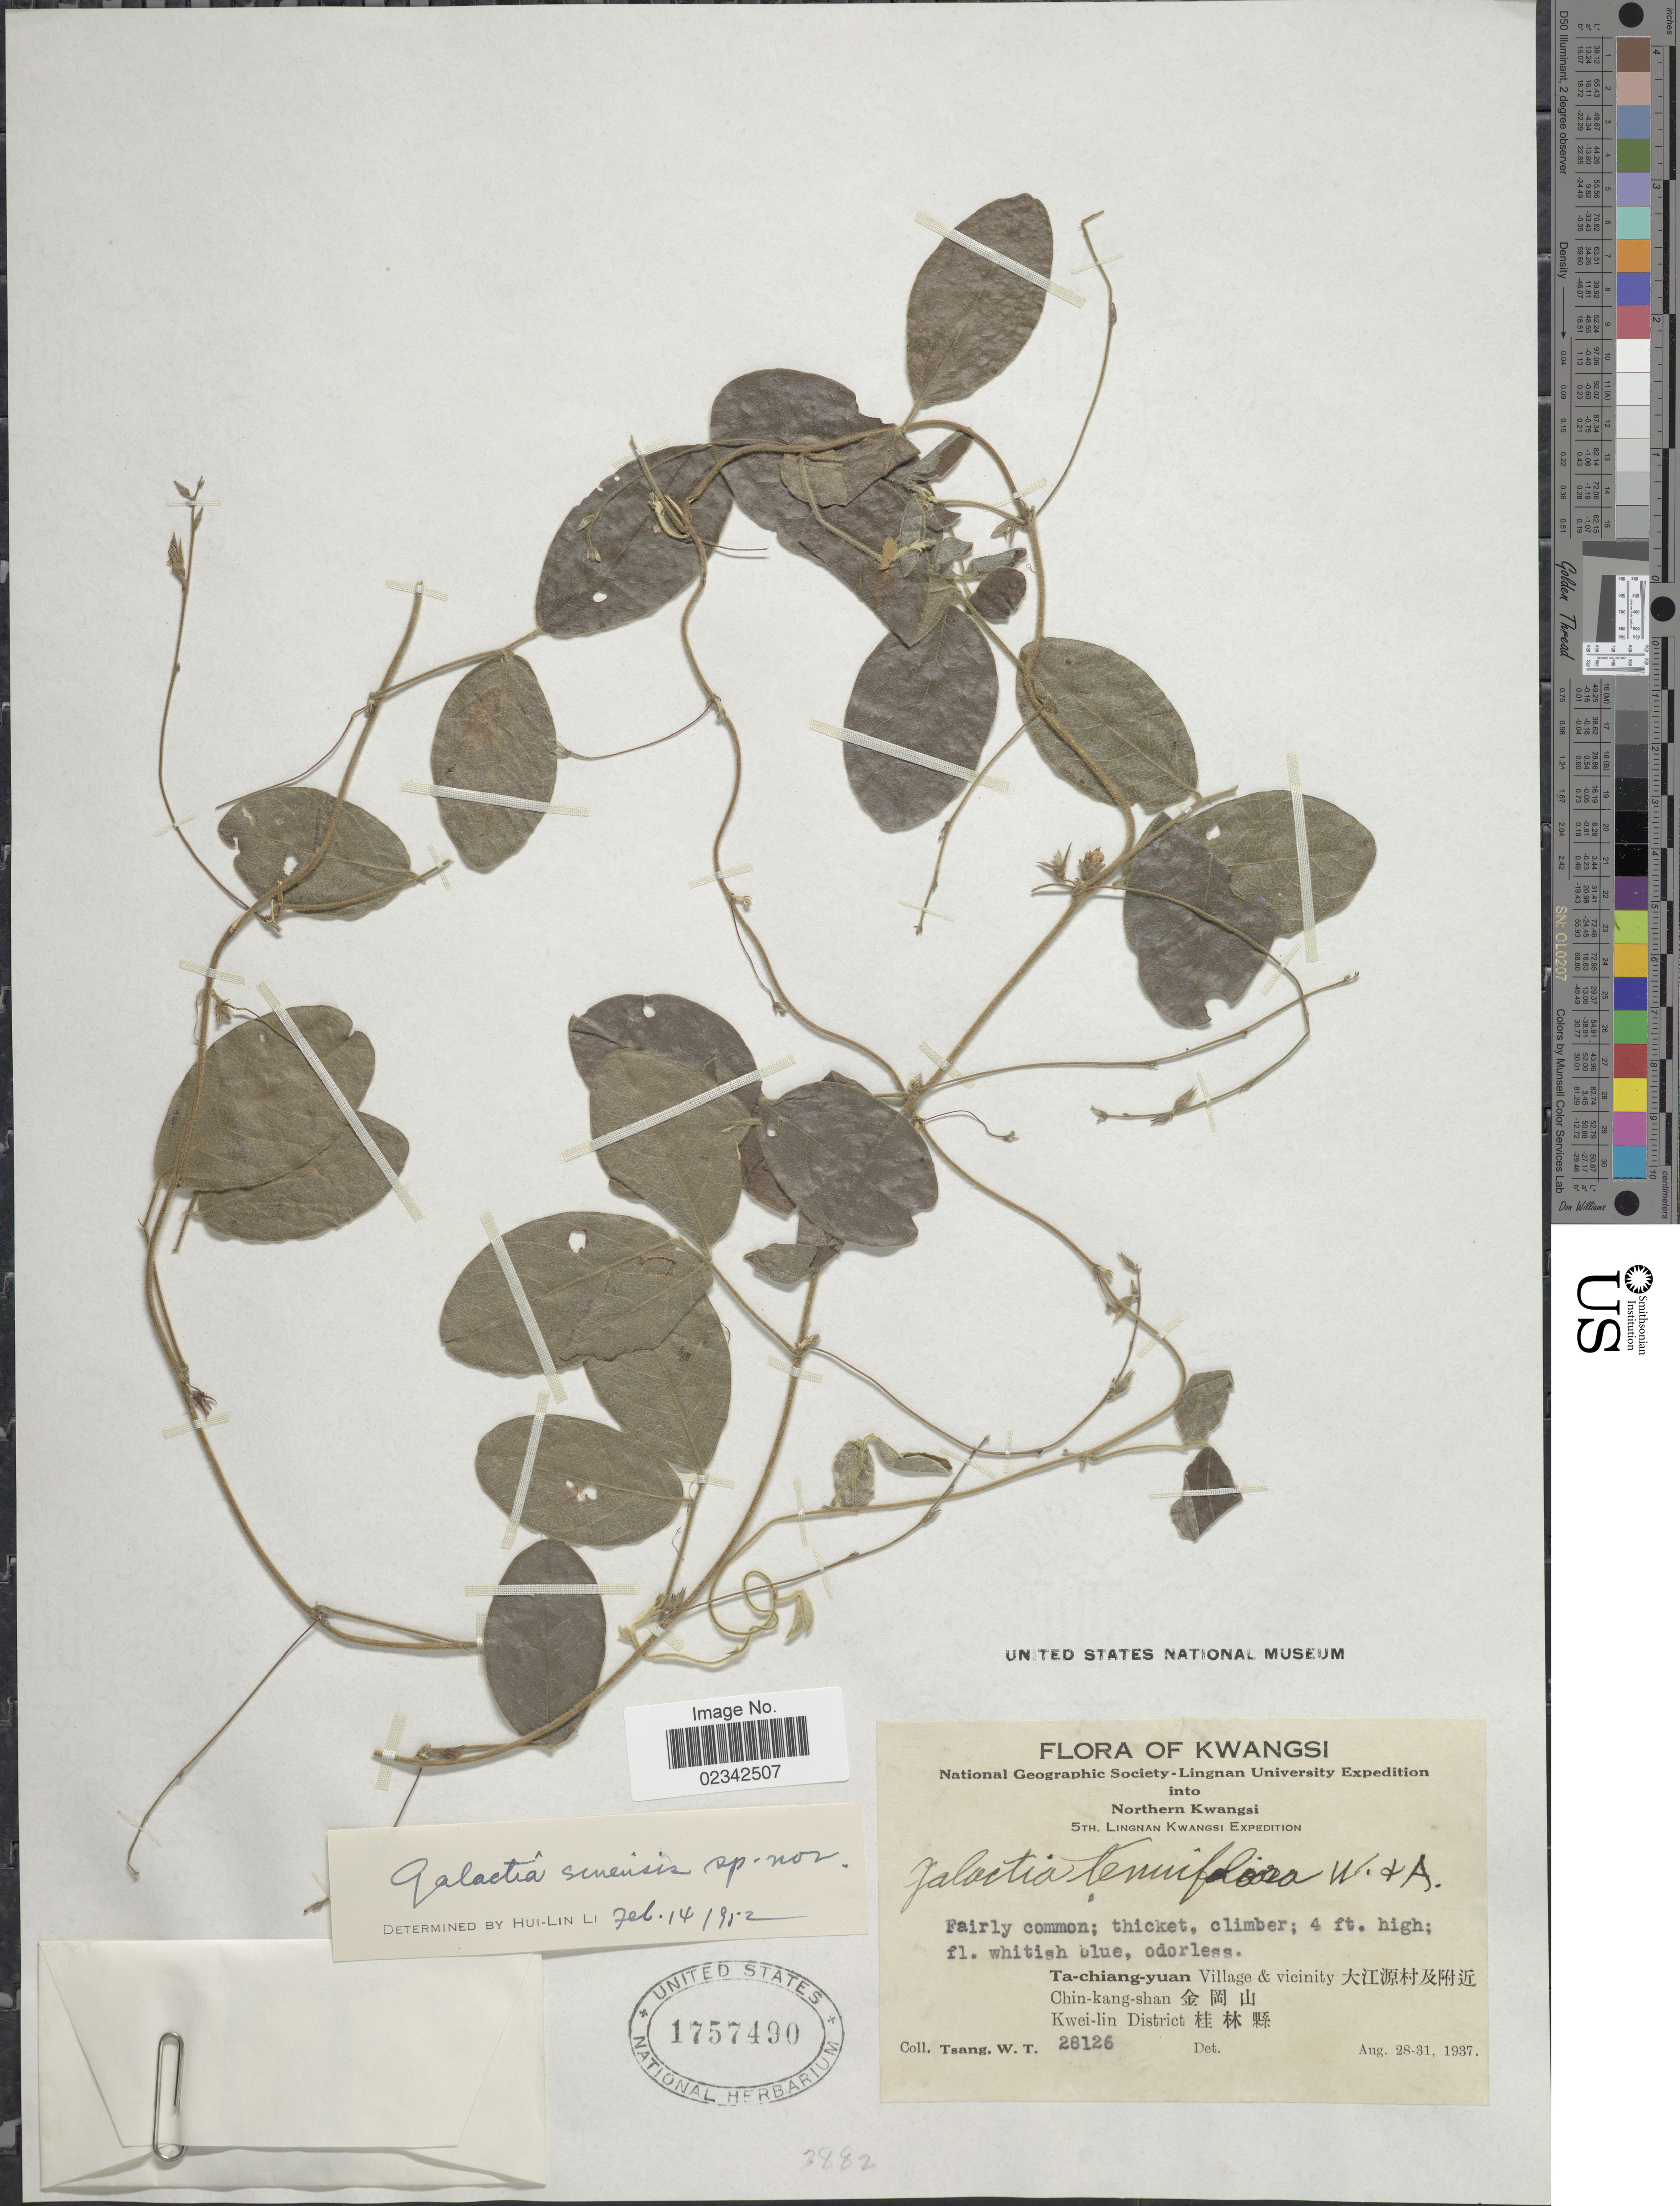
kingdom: Plantae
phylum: Tracheophyta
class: Magnoliopsida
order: Fabales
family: Fabaceae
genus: Galactia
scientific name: Galactia sinensis, sp. nov., ined. 1952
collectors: W. T. Tsang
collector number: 28126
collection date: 1937-08-28/1937-08-31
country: China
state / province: Guangxi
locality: Kwangsi, Northern Kwangsi, Ta-chiang-yuan Village & vicinity, Chin-kang-shan, Kwei-lin District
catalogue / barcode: US 1757490